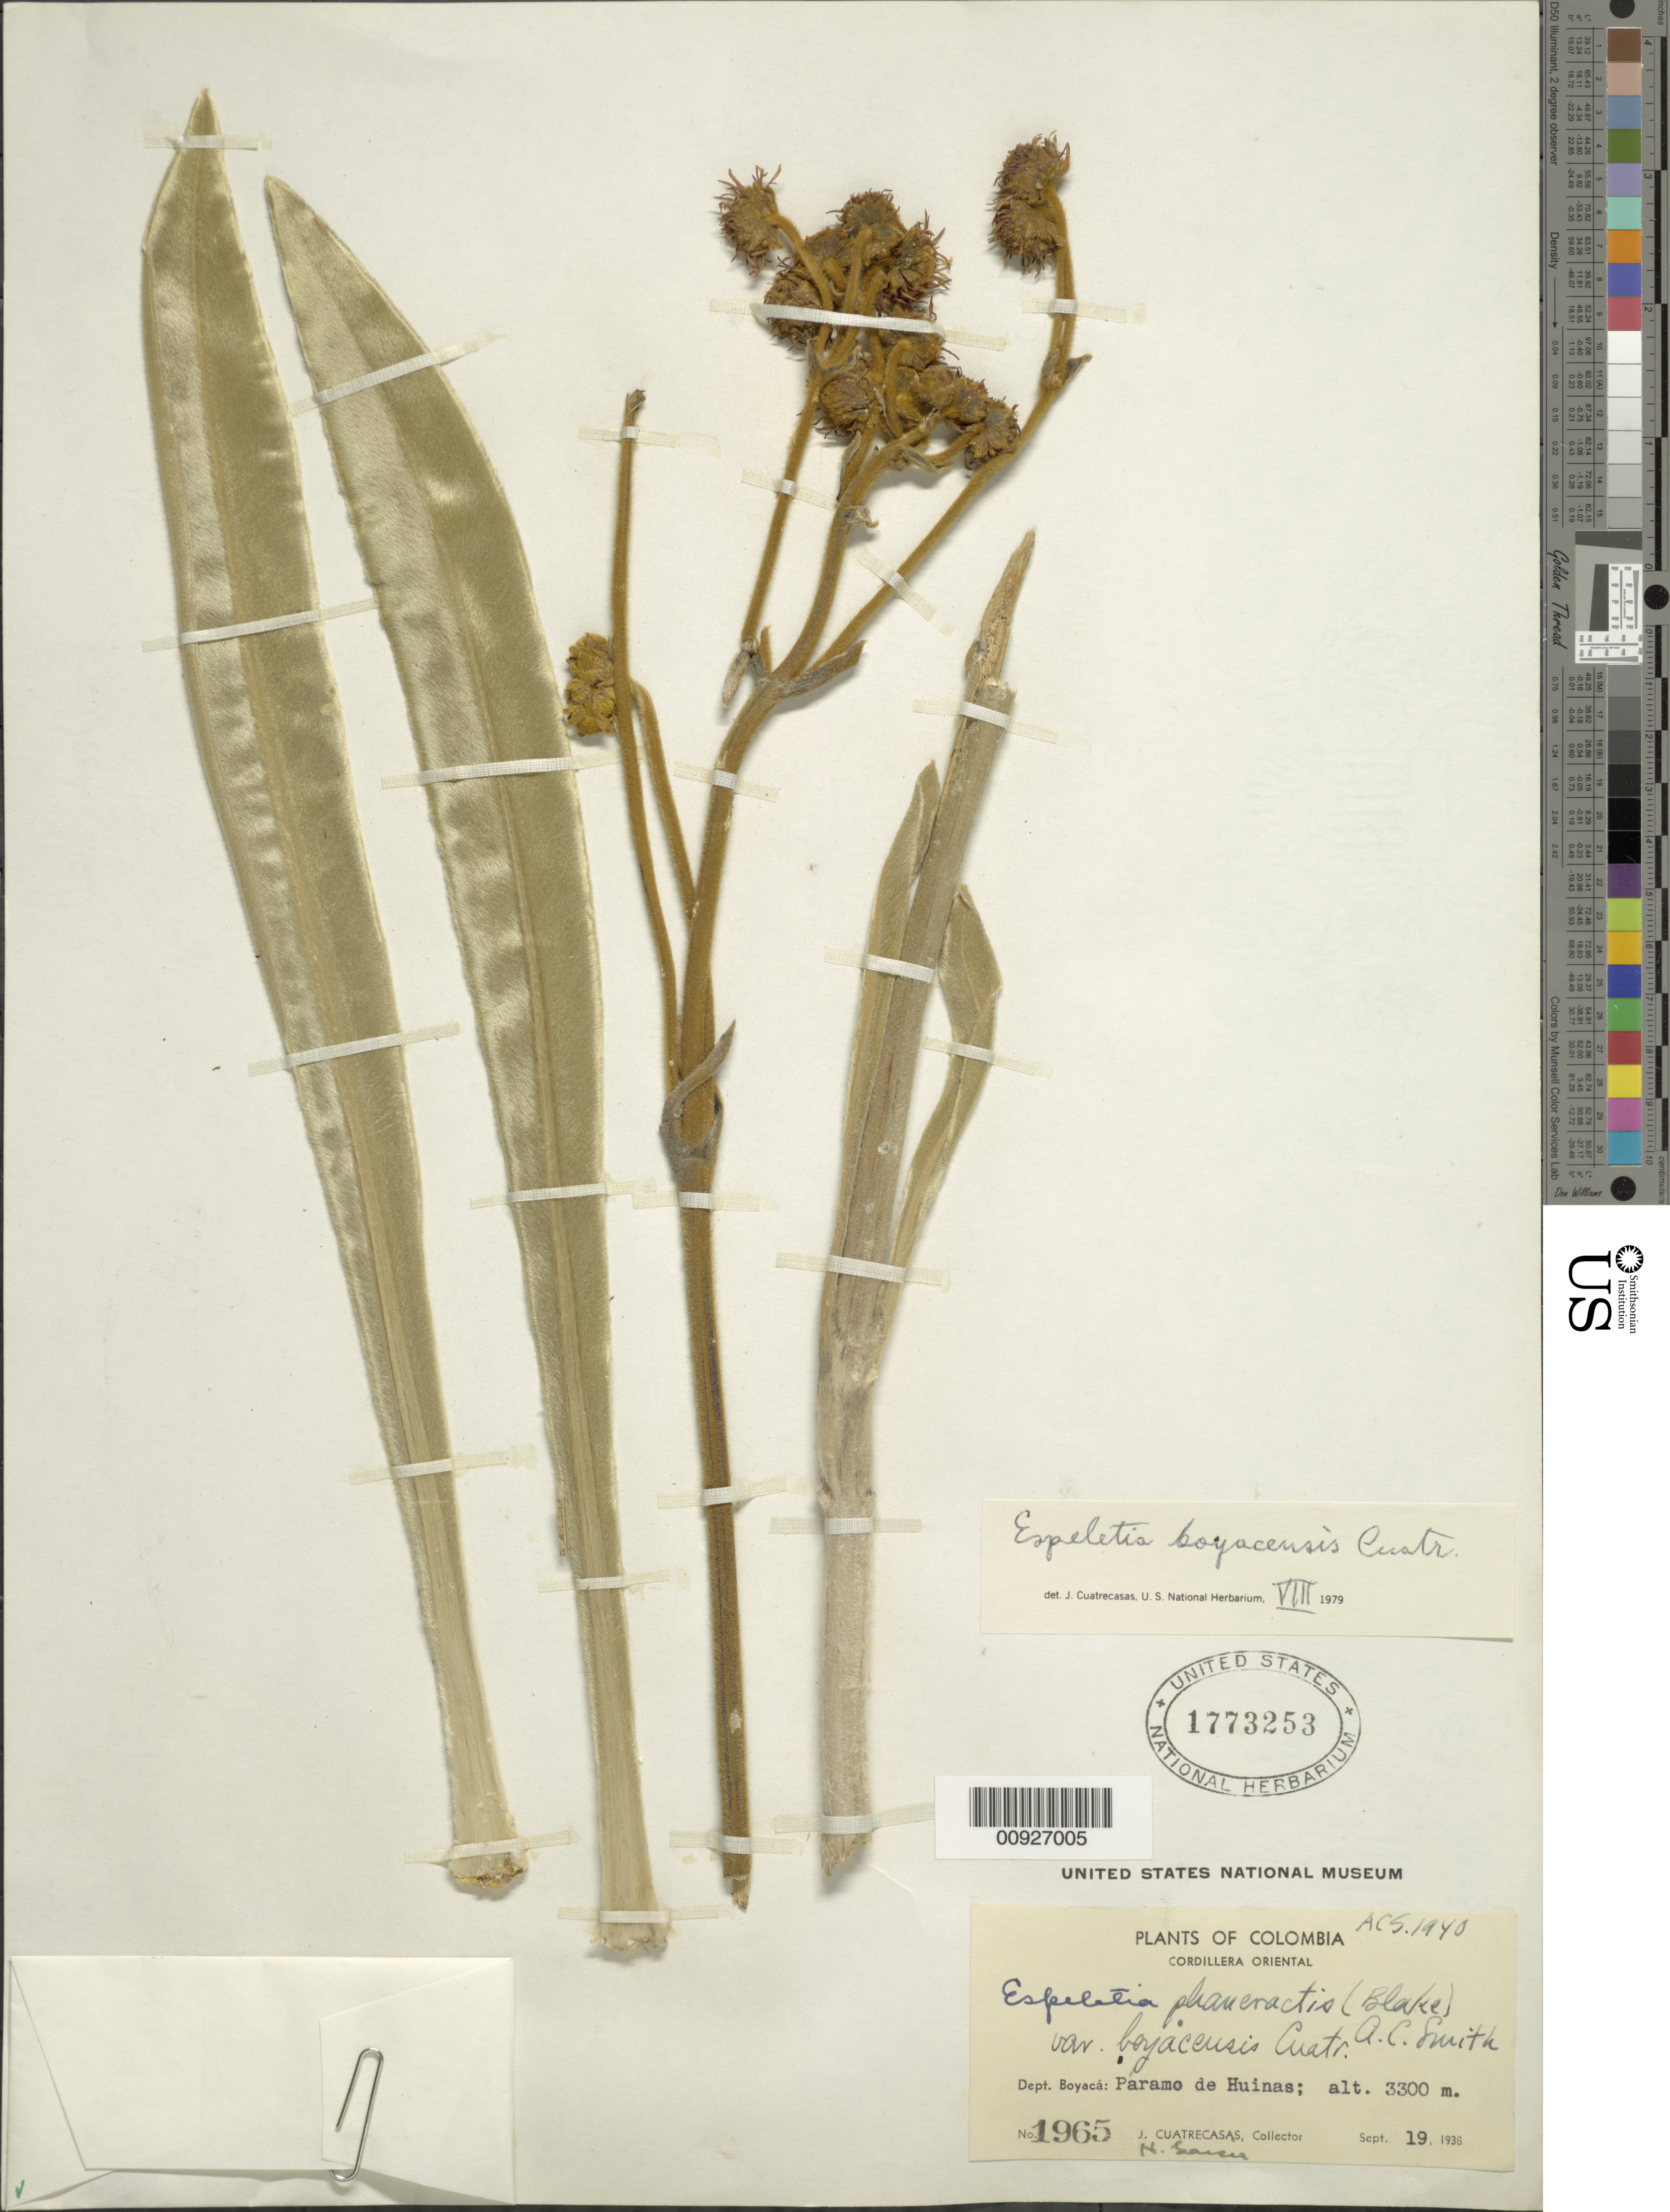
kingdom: Plantae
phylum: Tracheophyta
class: Magnoliopsida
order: Asterales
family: Asteraceae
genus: Espeletia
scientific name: Espeletia boyacensis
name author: Cuatrec.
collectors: J. Cuatrecasas & N. García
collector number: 1965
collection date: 1938-09-19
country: Colombia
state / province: Boyacá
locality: Páramo de Huinas or Gúina.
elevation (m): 3300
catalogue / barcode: US 1773253